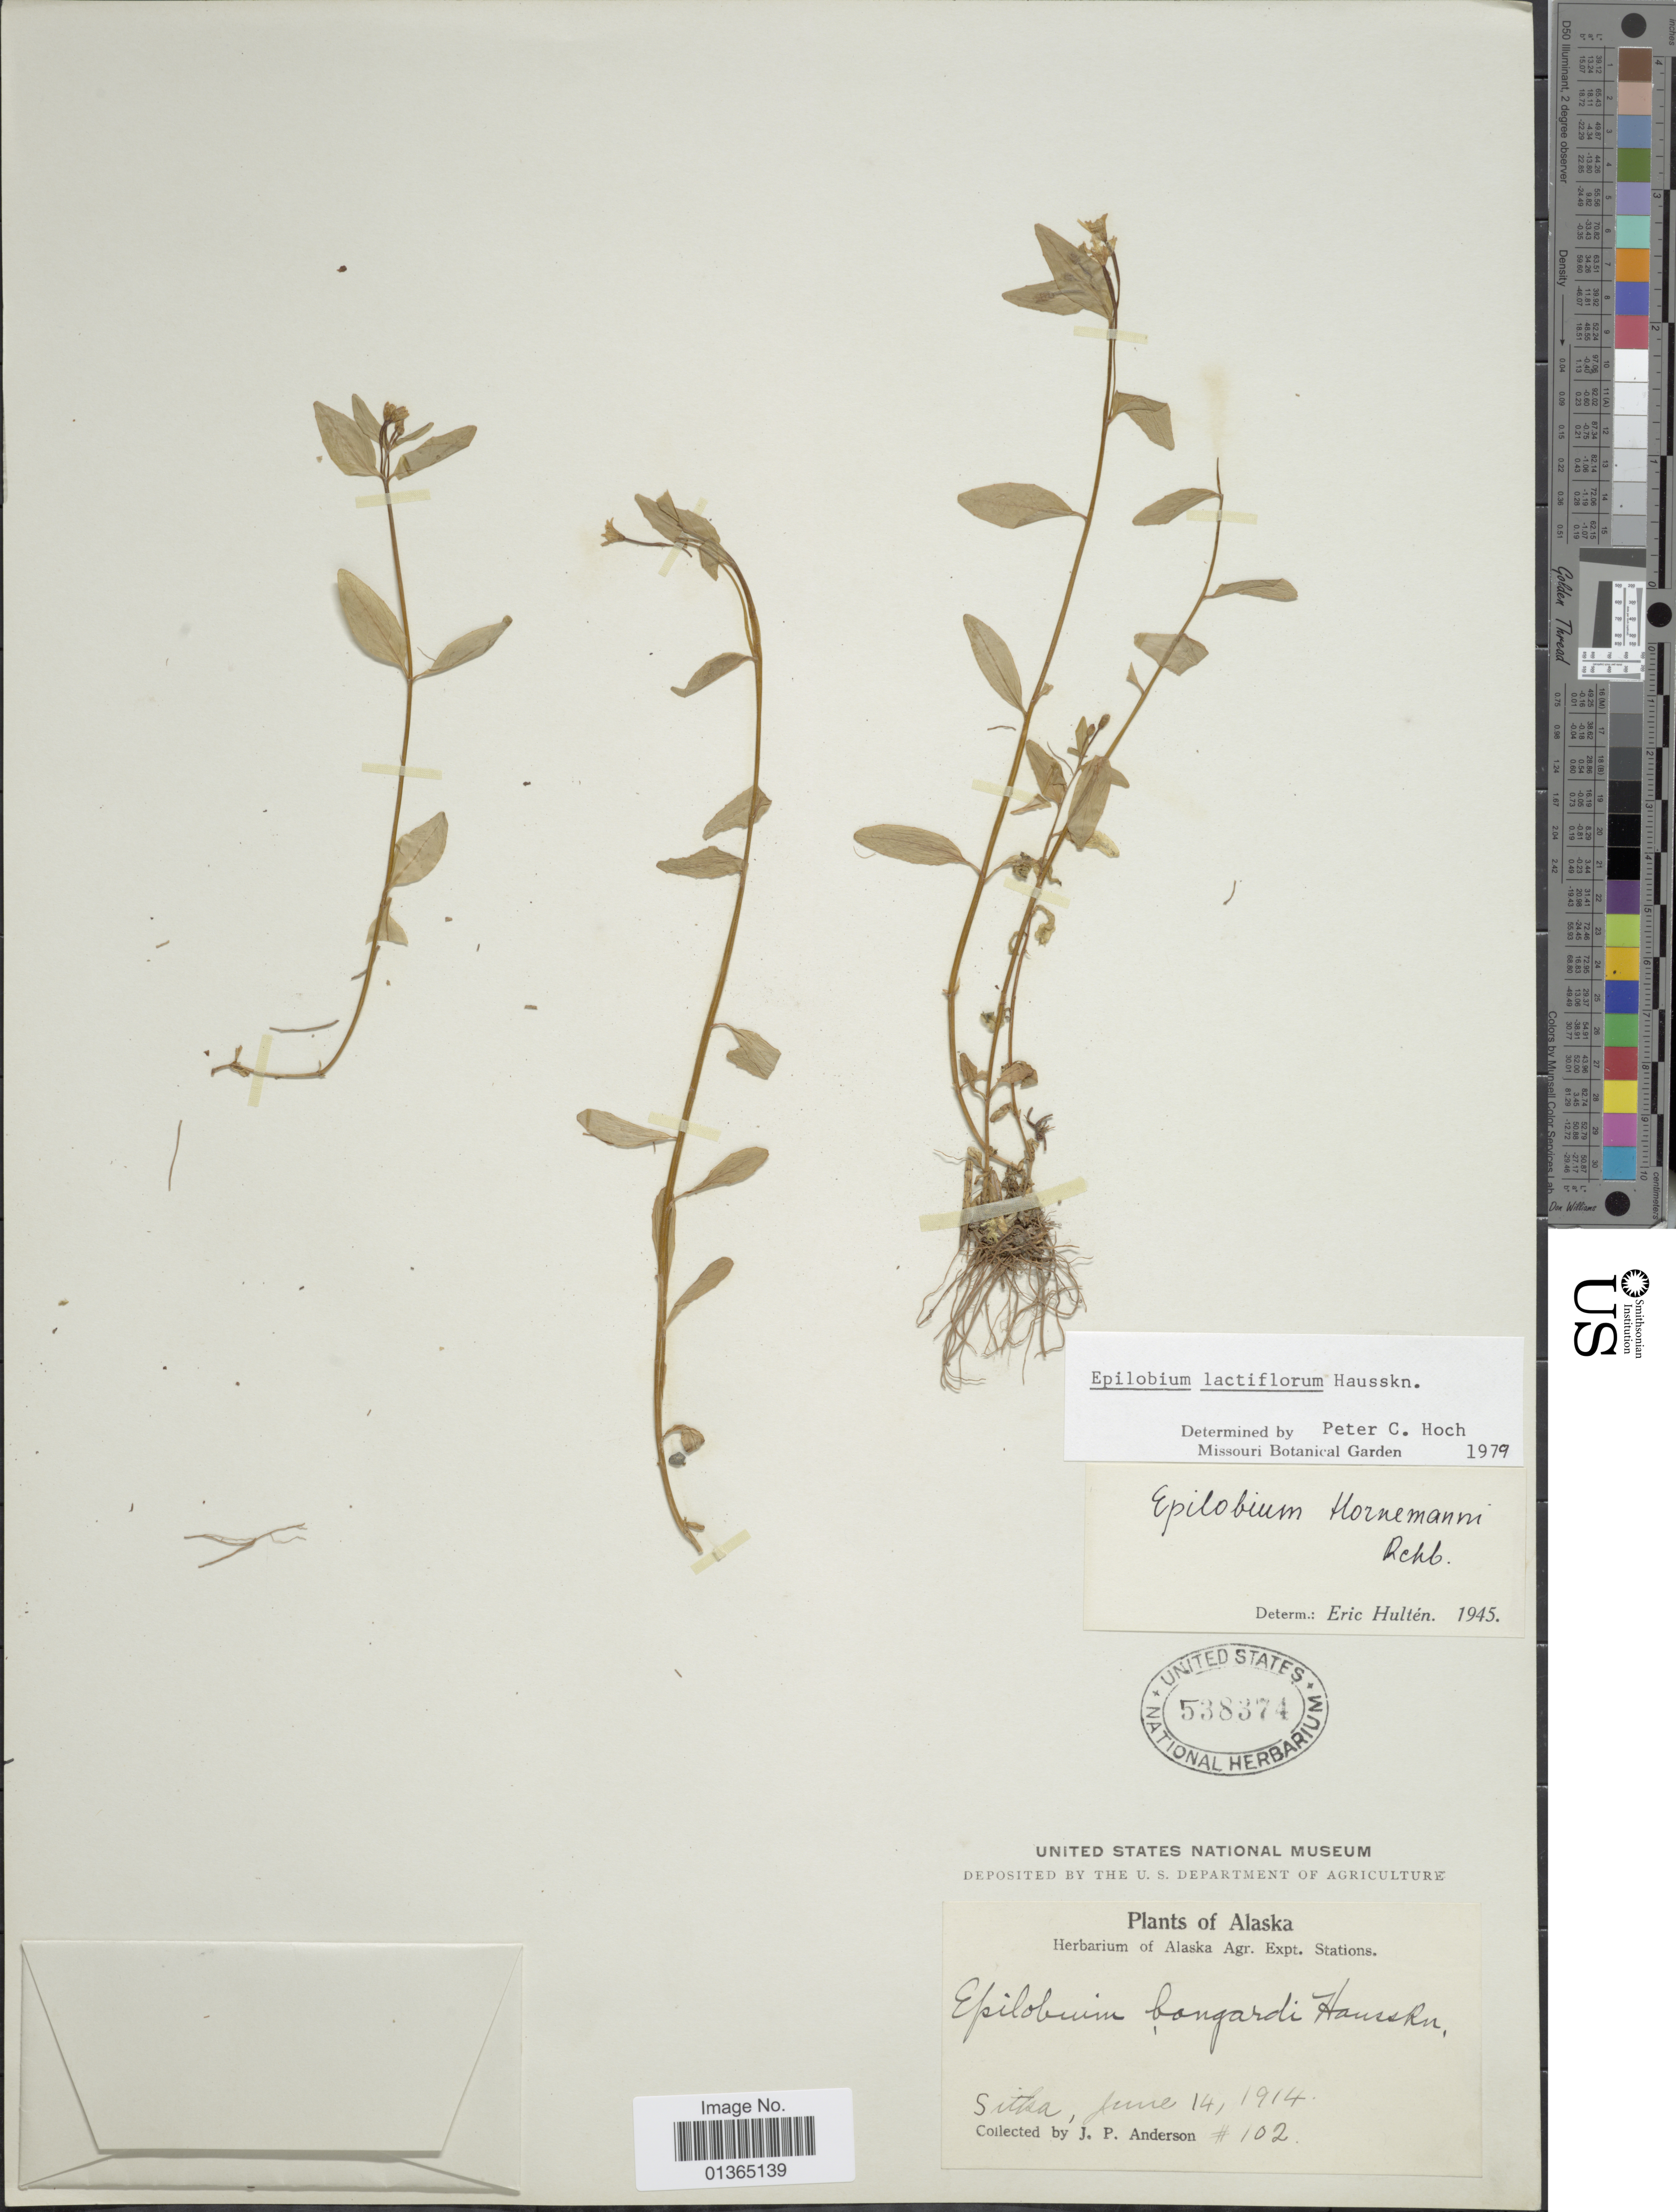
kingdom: Plantae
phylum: Tracheophyta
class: Magnoliopsida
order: Myrtales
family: Onagraceae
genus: Epilobium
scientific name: Epilobium lactiflorum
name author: Hausskn.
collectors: J. P. Anderson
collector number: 102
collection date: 1914-06-14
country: United States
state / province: Alaska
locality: Sitka.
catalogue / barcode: US 538374